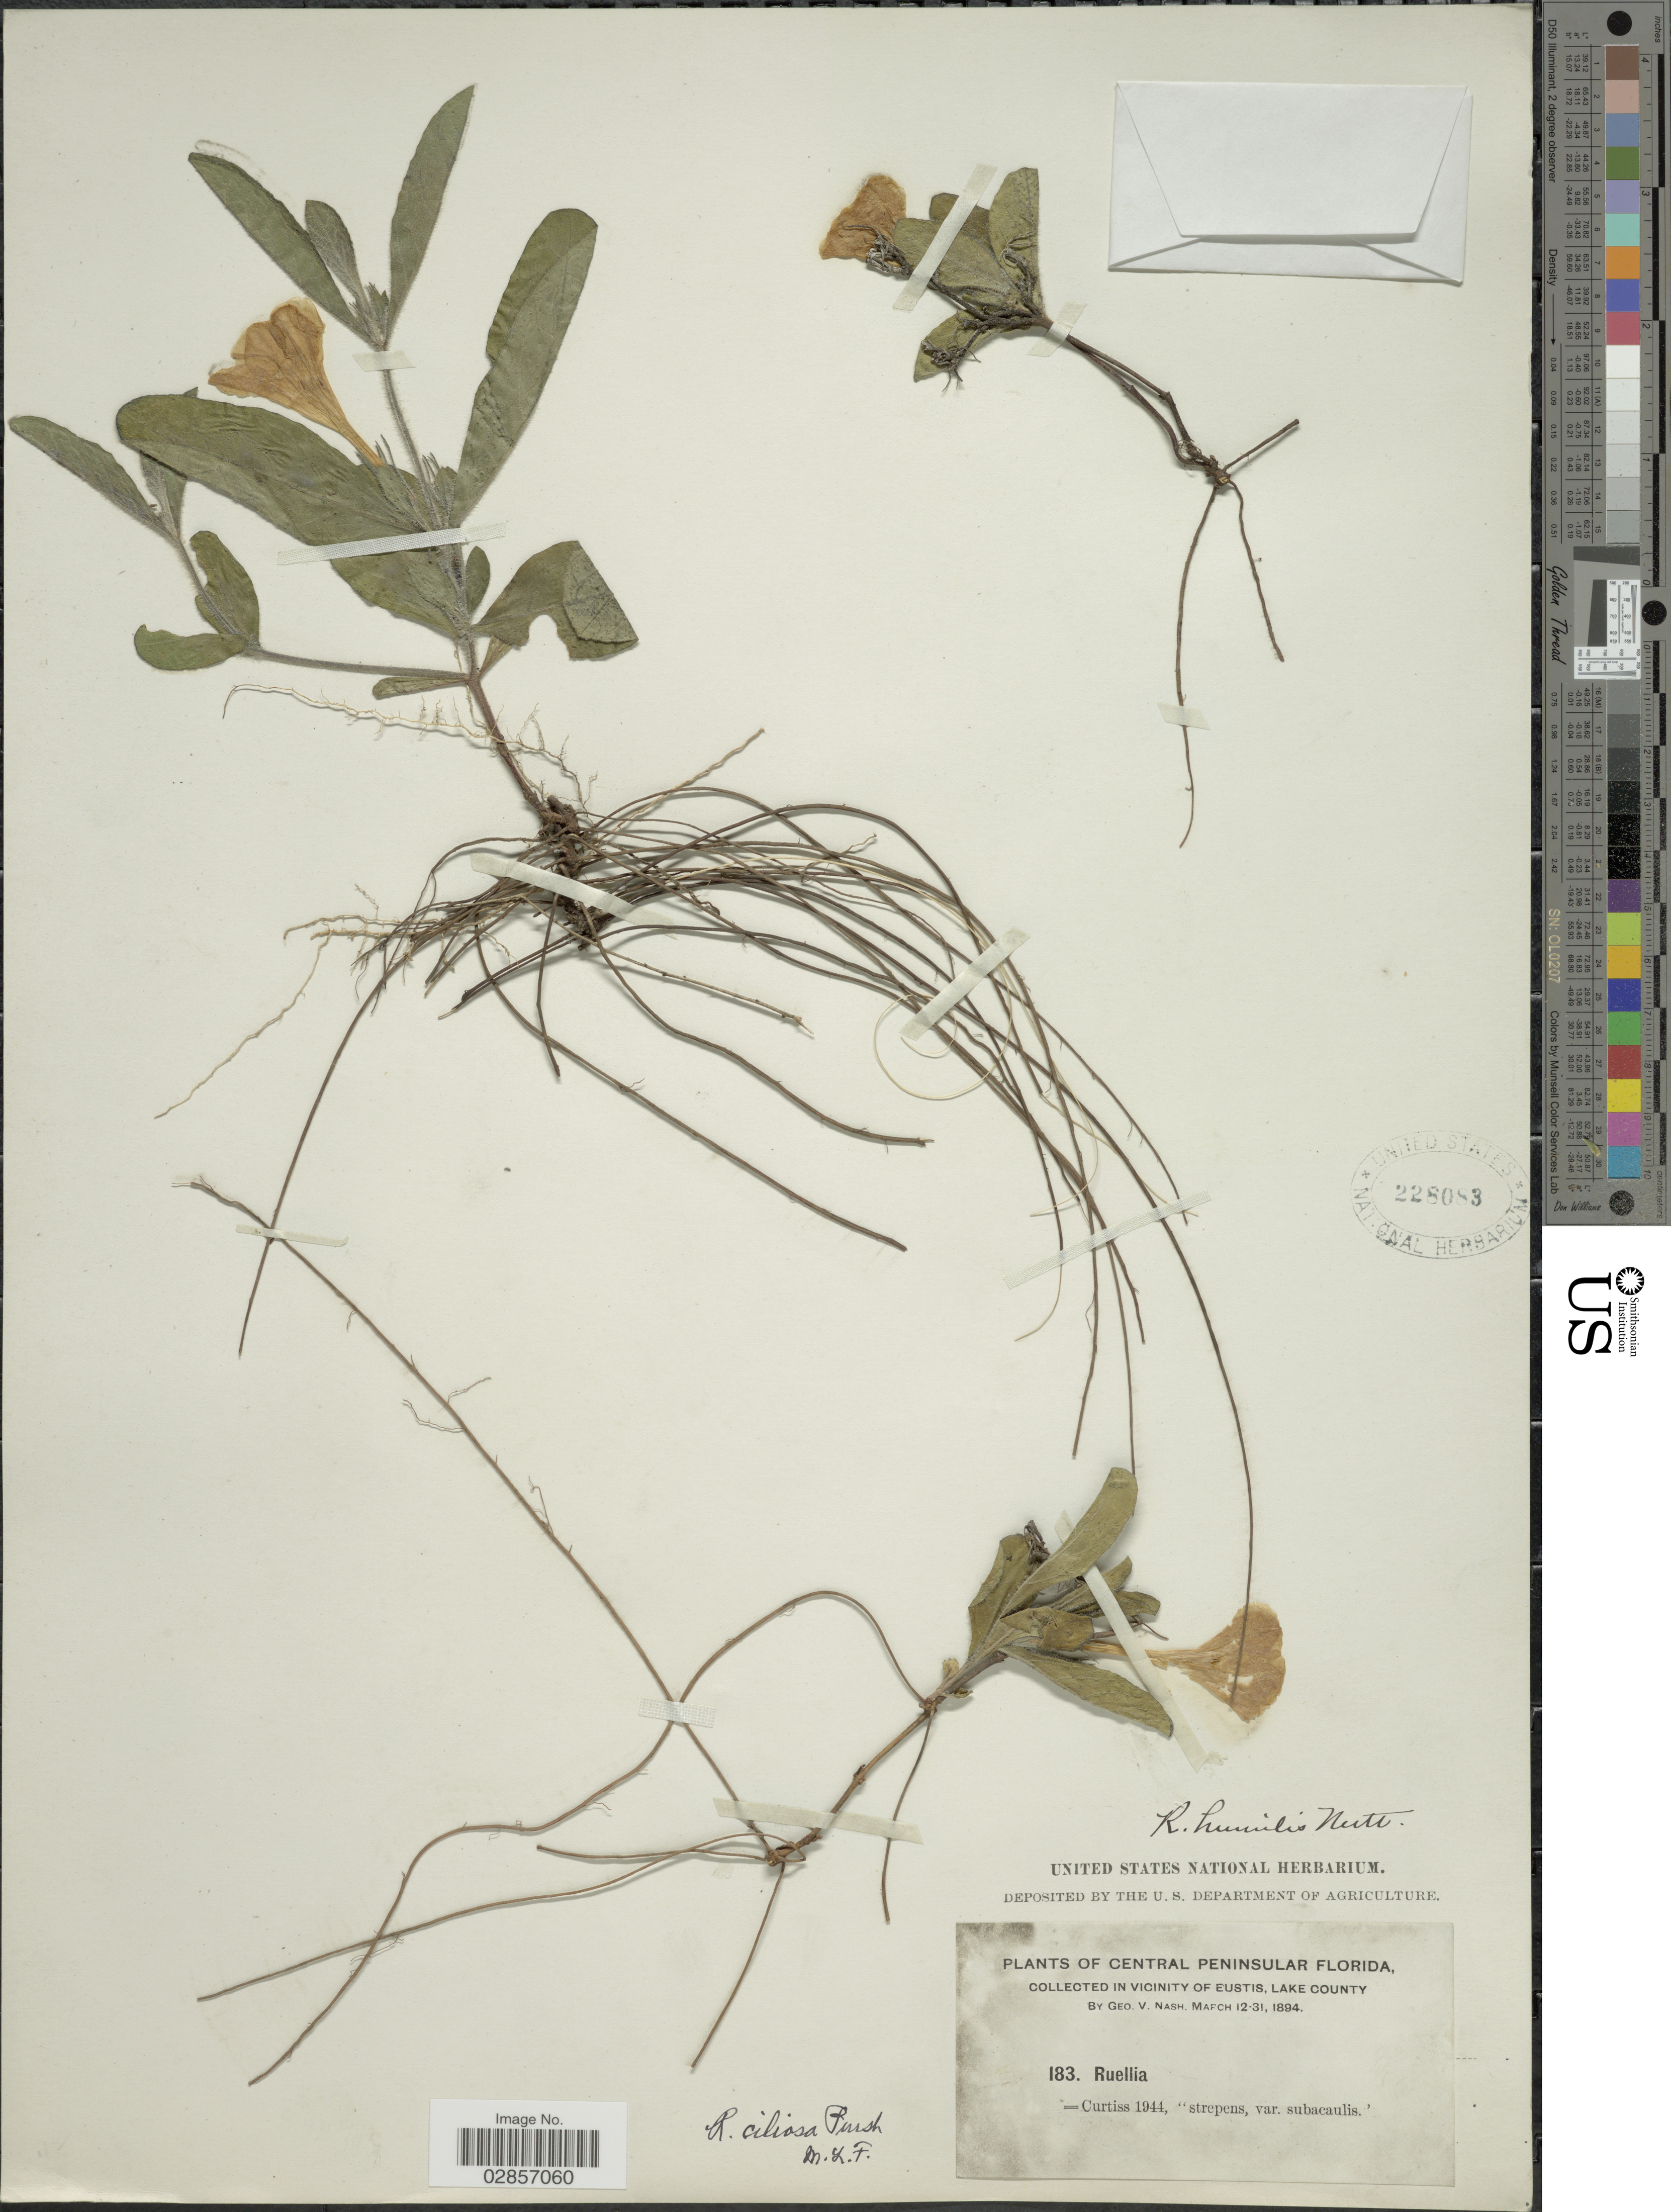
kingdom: Plantae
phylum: Tracheophyta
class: Magnoliopsida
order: Lamiales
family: Acanthaceae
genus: Ruellia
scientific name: Ruellia ciliosa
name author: Pursh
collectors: G. V. Nash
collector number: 183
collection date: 1894-03-12/1894-03-31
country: United States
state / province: Florida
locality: Central Peninsular Florida, in Vicinity of Eustis, Lake County.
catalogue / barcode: US 228083